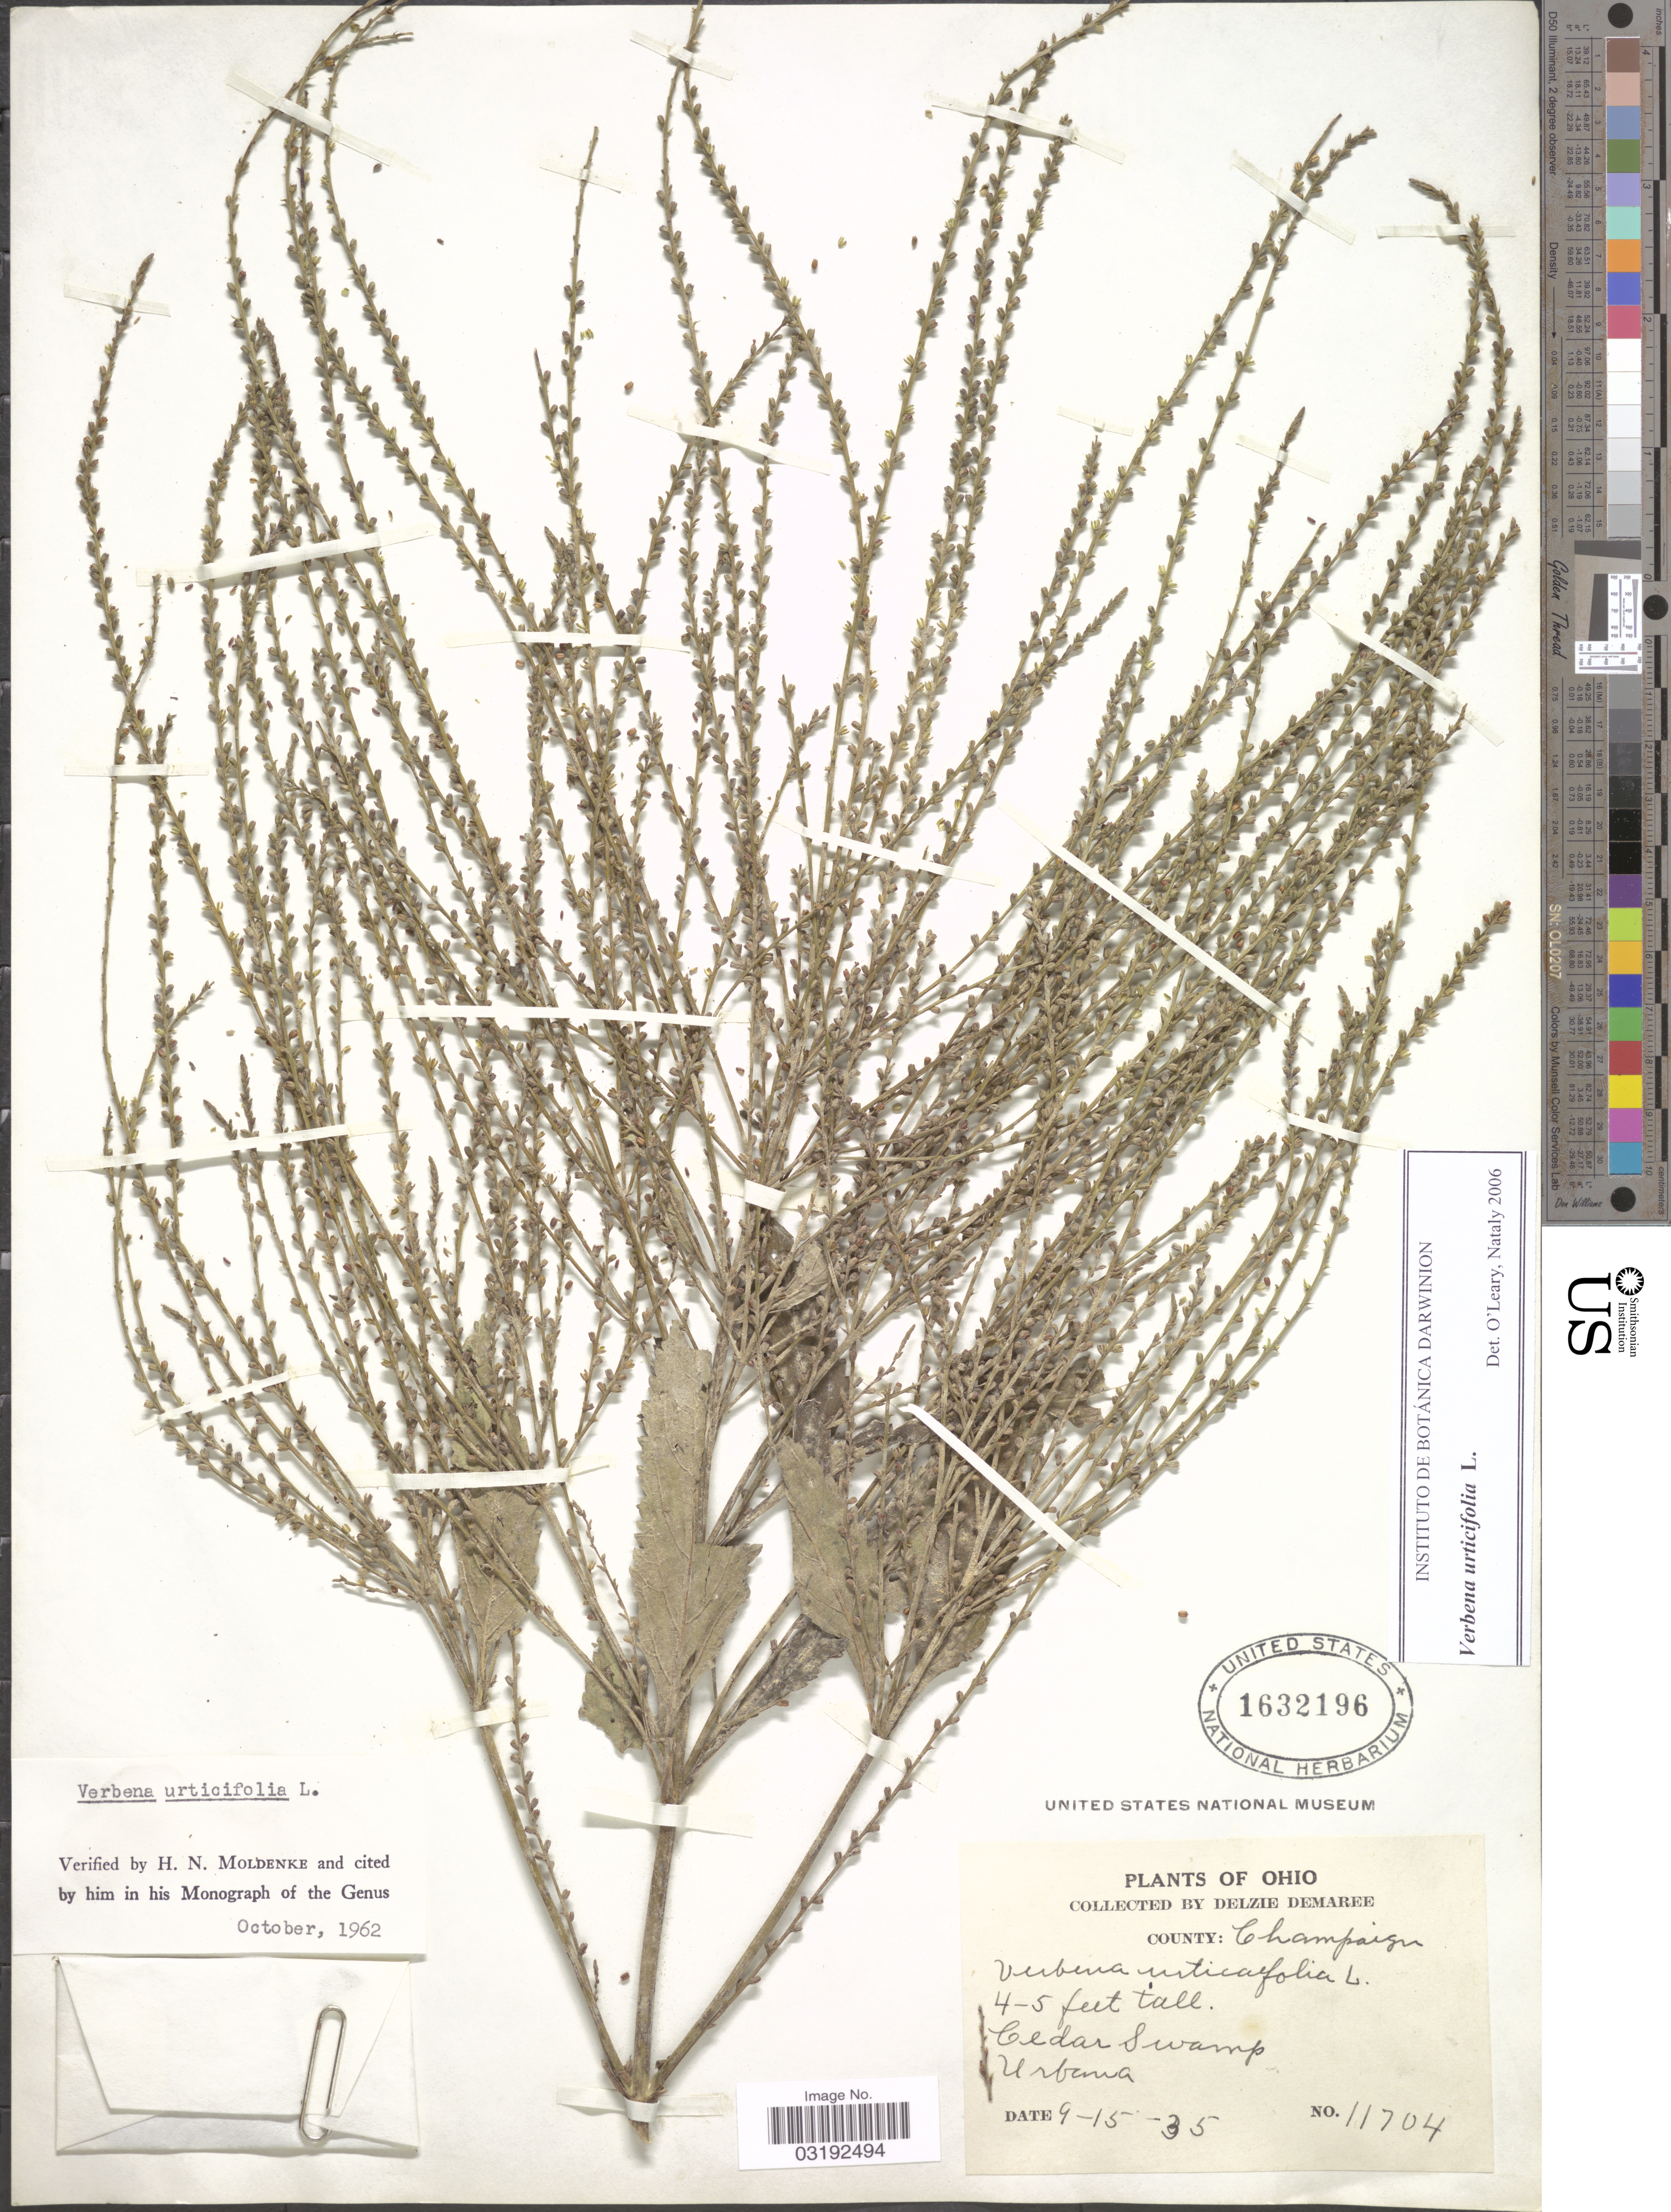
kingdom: Plantae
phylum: Tracheophyta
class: Magnoliopsida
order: Lamiales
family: Verbenaceae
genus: Verbena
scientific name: Verbena urticifolia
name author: L.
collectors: D. Demaree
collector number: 11704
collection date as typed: Transcribed d/m/y: 15/9/35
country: United States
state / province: Ohio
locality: County: Champaign. Cedar swamp. Urbana.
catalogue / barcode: US 1632196